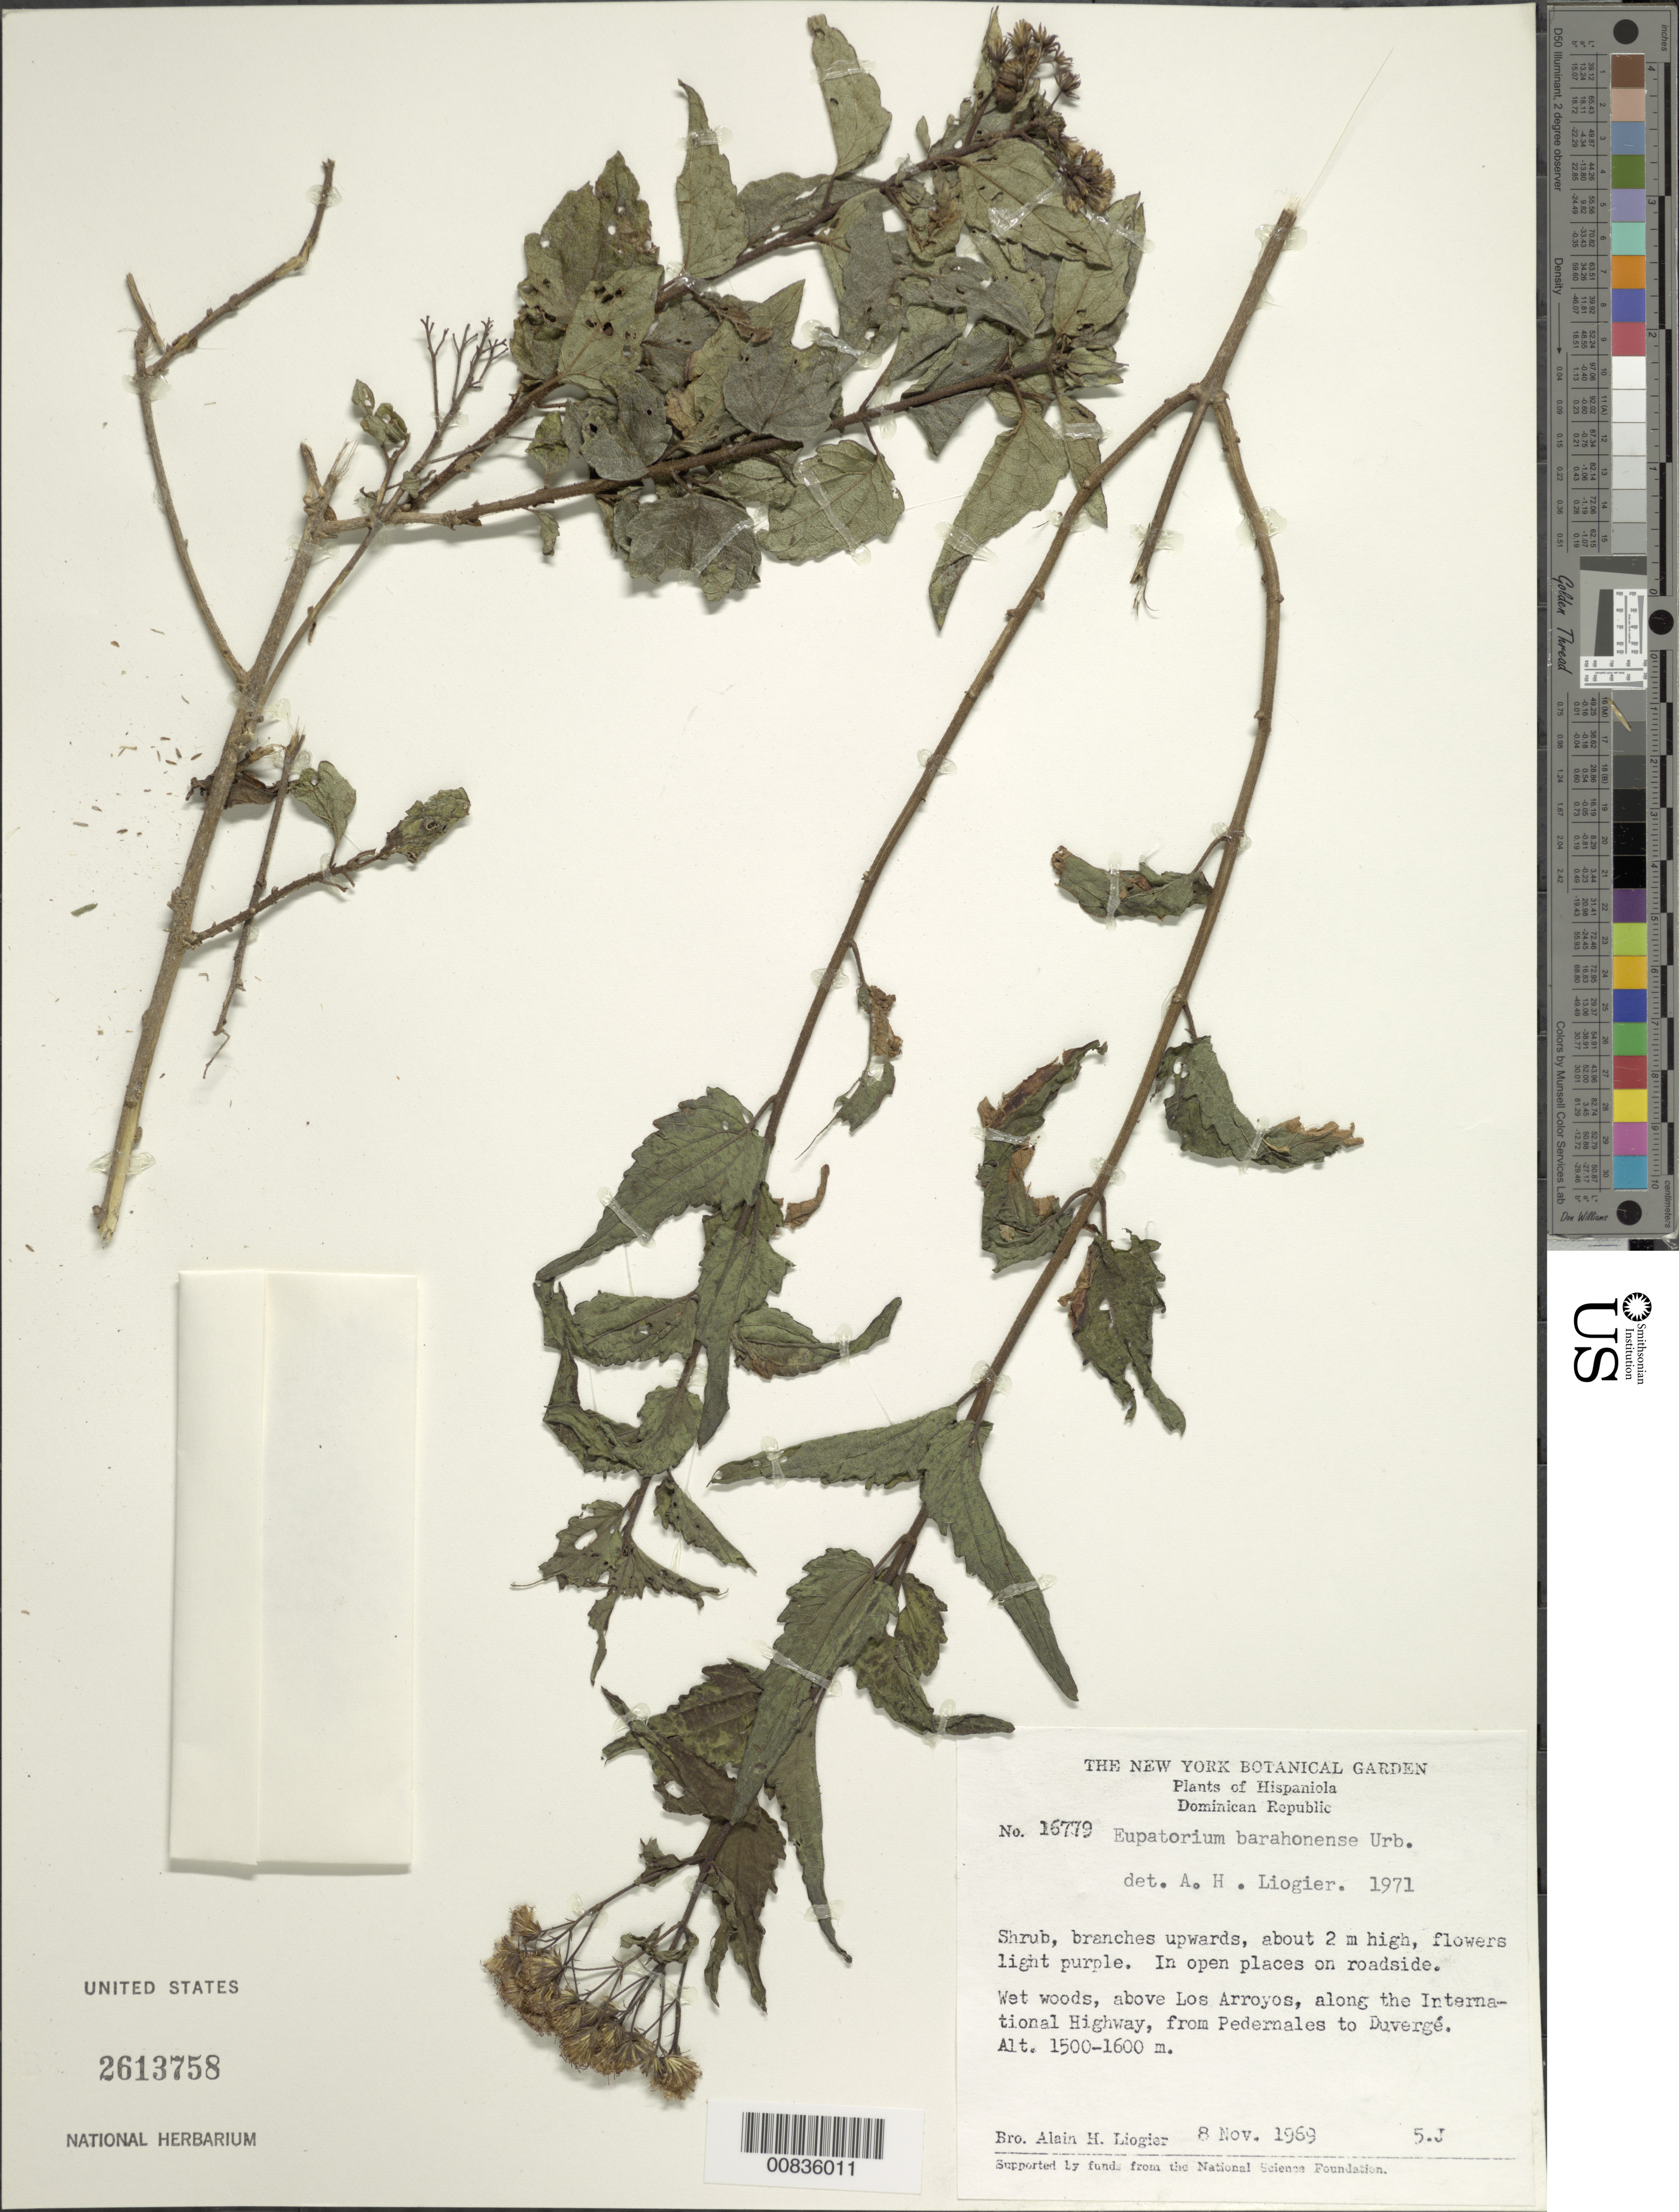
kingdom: Plantae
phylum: Tracheophyta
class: Magnoliopsida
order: Asterales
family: Asteraceae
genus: Koanophyllon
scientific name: Koanophyllon barahonense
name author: (Urb.) R.M. King & H. Rob.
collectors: A. H. Liogier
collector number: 16779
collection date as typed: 08 Nov 1969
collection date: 1969-11-08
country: Dominican Republic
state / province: Pedernales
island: Hispaniola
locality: Above Los Arroyos, along the International Highway, from Pedernales to Duvergé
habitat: In open places on roadside in wet woods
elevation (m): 1500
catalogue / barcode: US 2613758